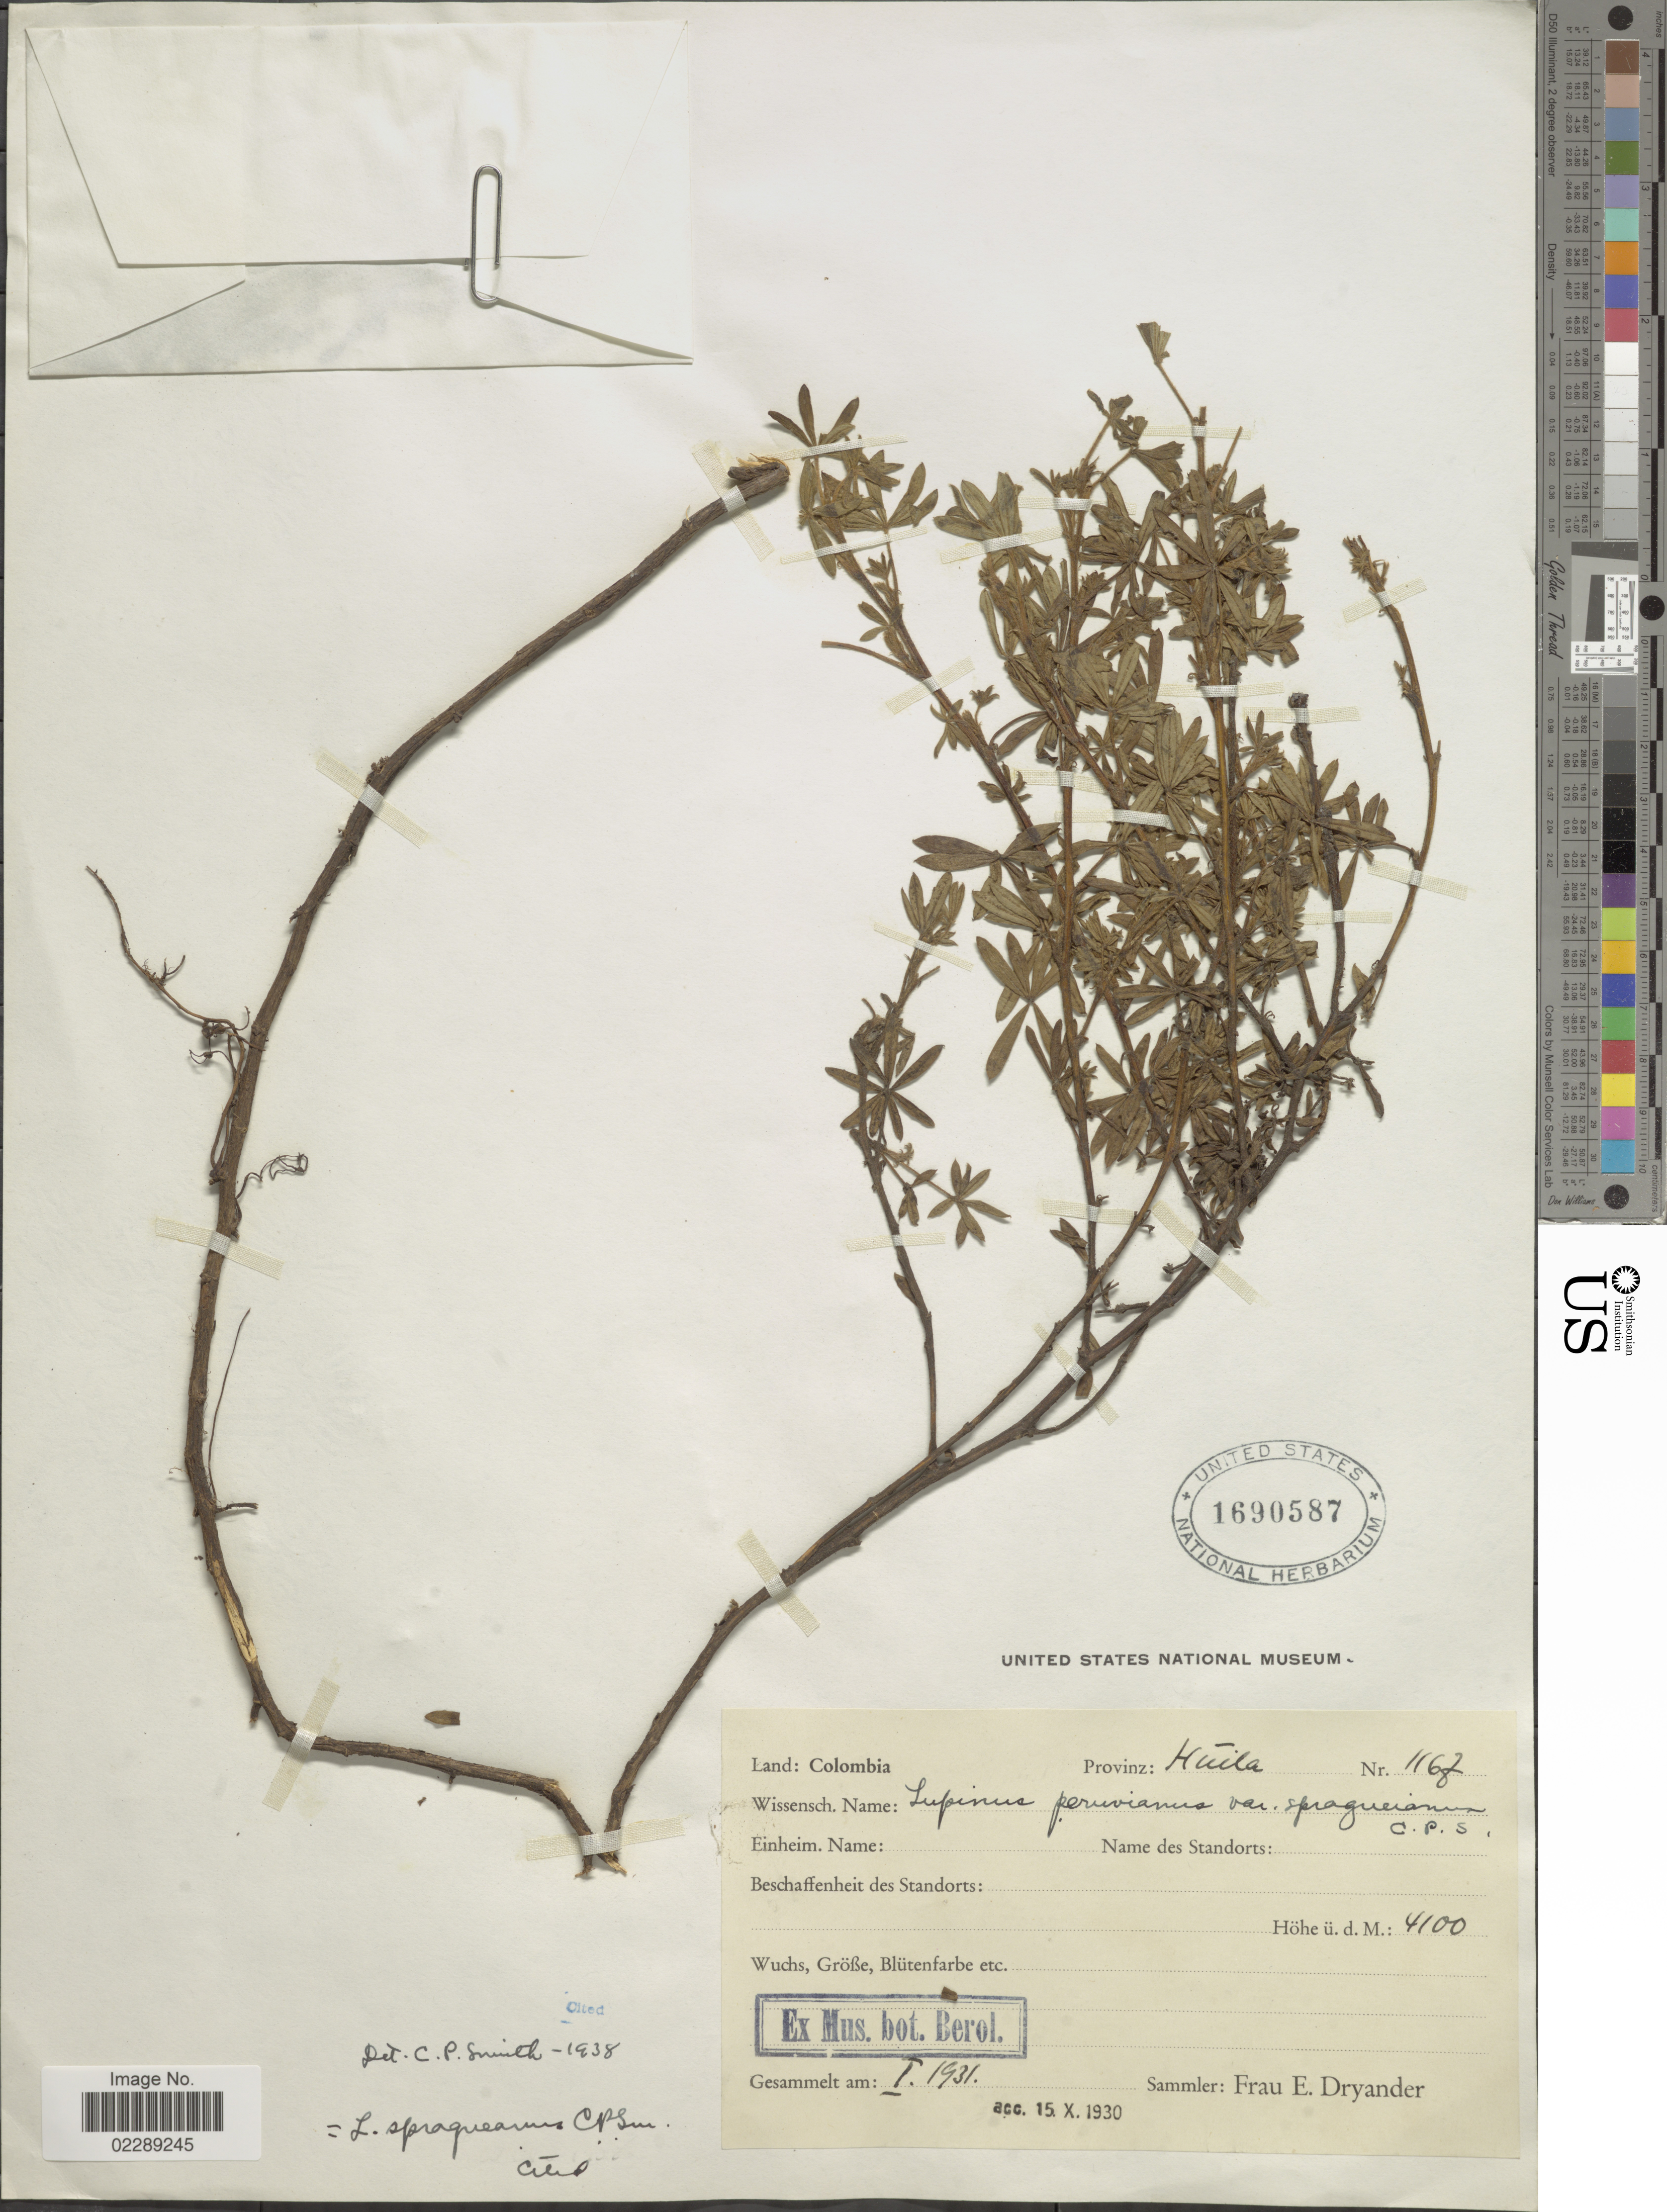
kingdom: Plantae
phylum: Tracheophyta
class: Magnoliopsida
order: Fabales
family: Fabaceae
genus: Lupinus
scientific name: Lupinus spragueanus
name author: C.P. Sm.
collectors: F. Dryander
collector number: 1167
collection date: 1931-01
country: Colombia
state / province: Huila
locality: Provinz: Huila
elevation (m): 4100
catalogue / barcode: US 1690587